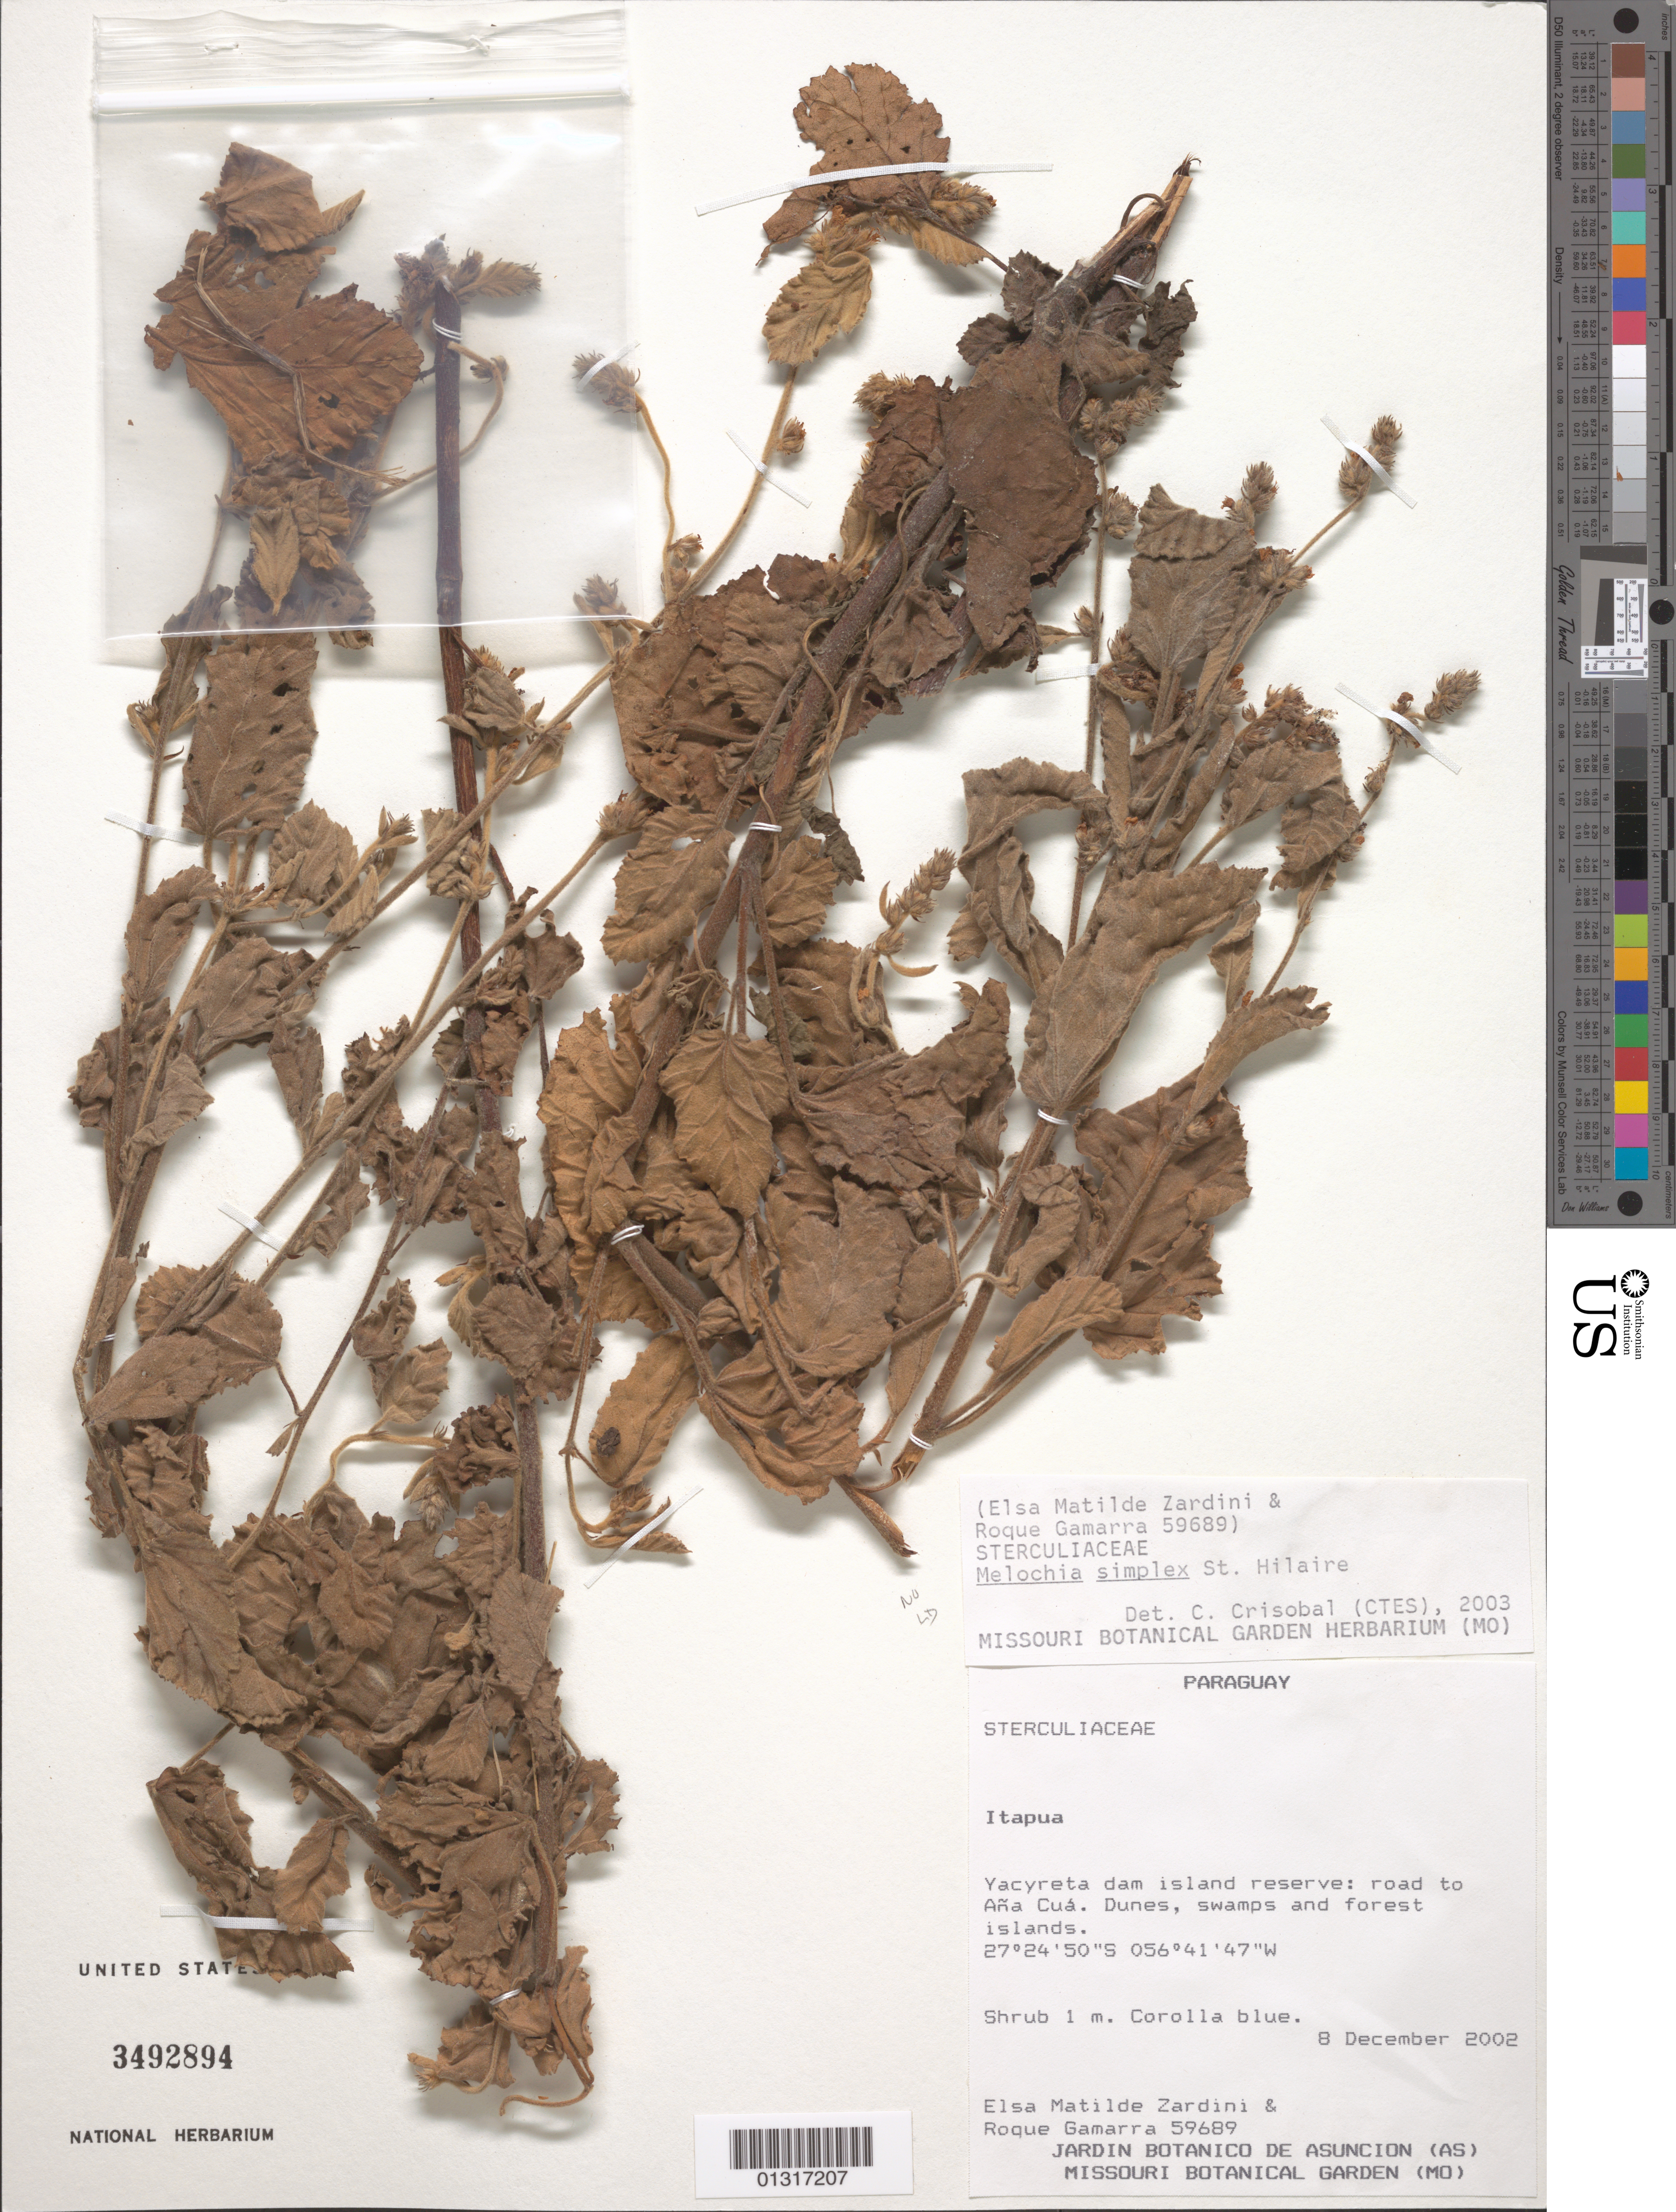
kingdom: Plantae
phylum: Tracheophyta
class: Magnoliopsida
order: Malvales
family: Malvaceae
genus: Melochia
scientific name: Melochia sp.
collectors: E. M. Zardini & R. Gamarra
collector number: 59689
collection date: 2002-12-08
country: Paraguay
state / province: Itapúa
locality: Yacyreta dam island reserve, road to Ana Cua.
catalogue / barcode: US 3492894